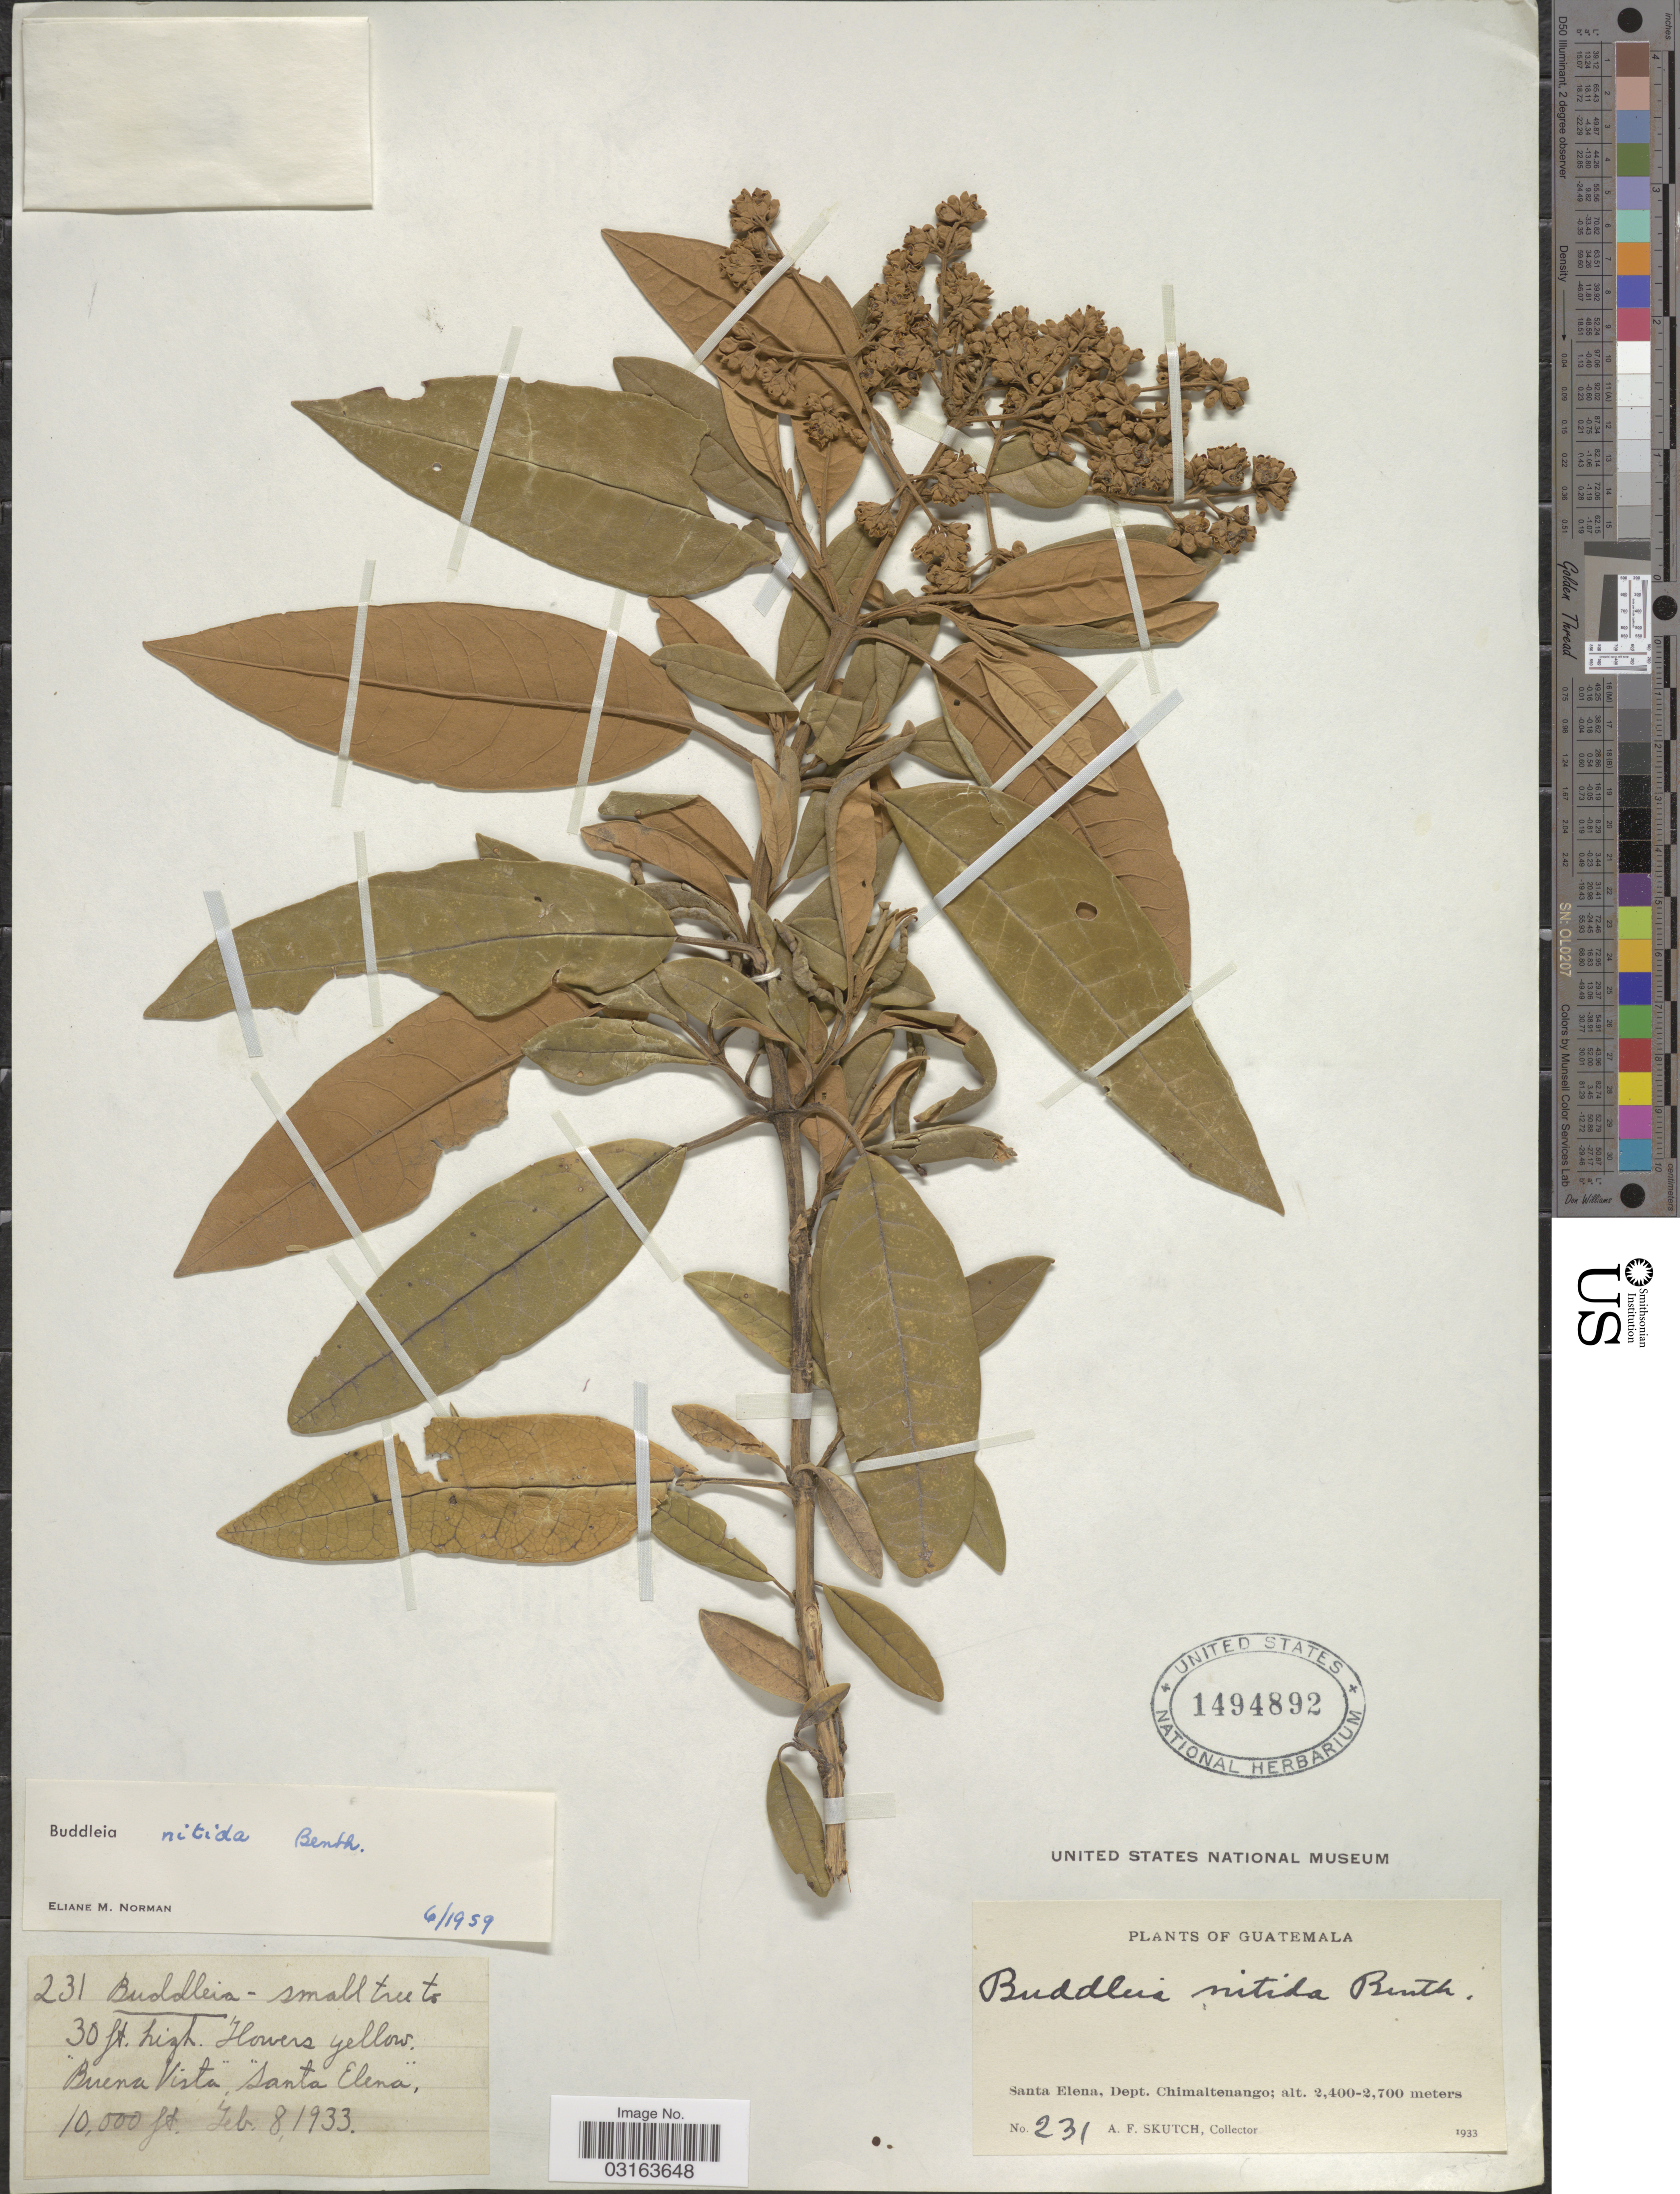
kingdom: Plantae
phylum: Tracheophyta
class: Magnoliopsida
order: Lamiales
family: Scrophulariaceae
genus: Buddleja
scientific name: Buddleja nitida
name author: Benth.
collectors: A. F. Skutch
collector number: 231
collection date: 1933-02-08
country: Guatemala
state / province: Chimaltenango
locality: Buena Vista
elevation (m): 2400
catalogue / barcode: US 1494892